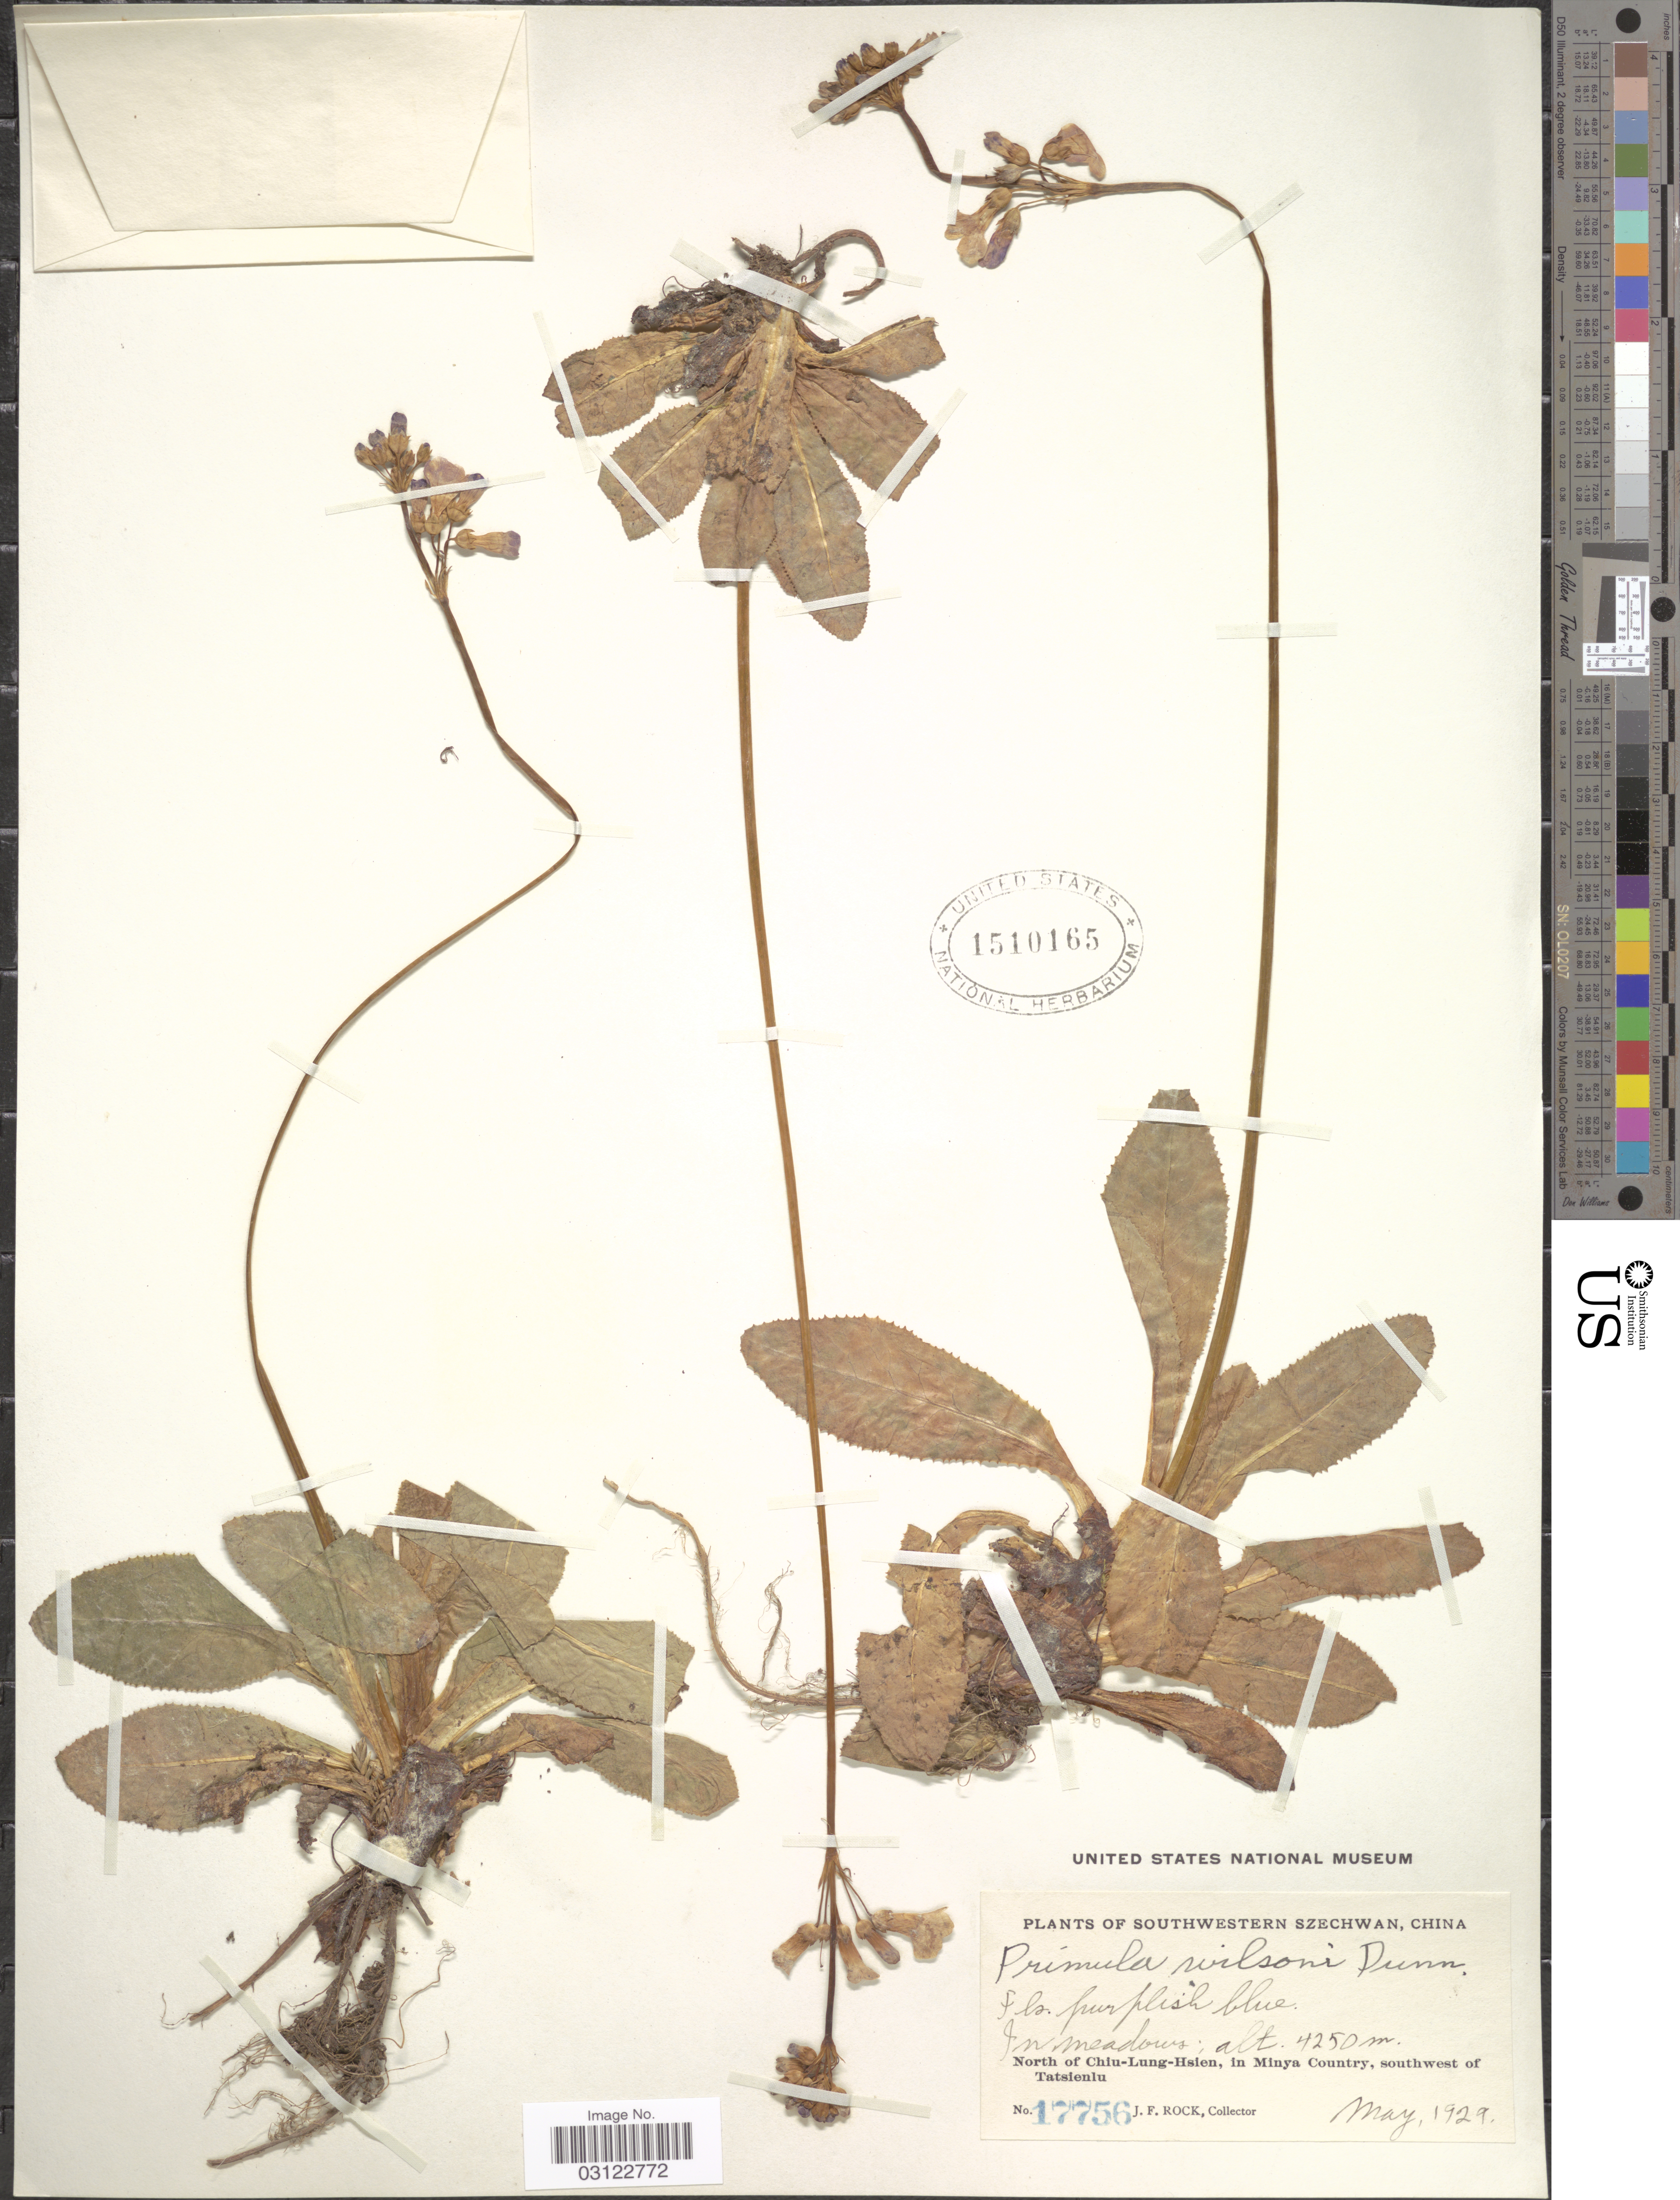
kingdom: Plantae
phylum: Tracheophyta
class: Magnoliopsida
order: Ericales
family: Primulaceae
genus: Primula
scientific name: Primula wilsonii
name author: Dunn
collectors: J. Rock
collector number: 17756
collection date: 1929-05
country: China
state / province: Sichuan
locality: Southwestern Szechwan. In meadows. North of Chiu-Lung-Hsien, in Minya Country, southwest of Tatsienlu.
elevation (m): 4250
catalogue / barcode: US 1510165